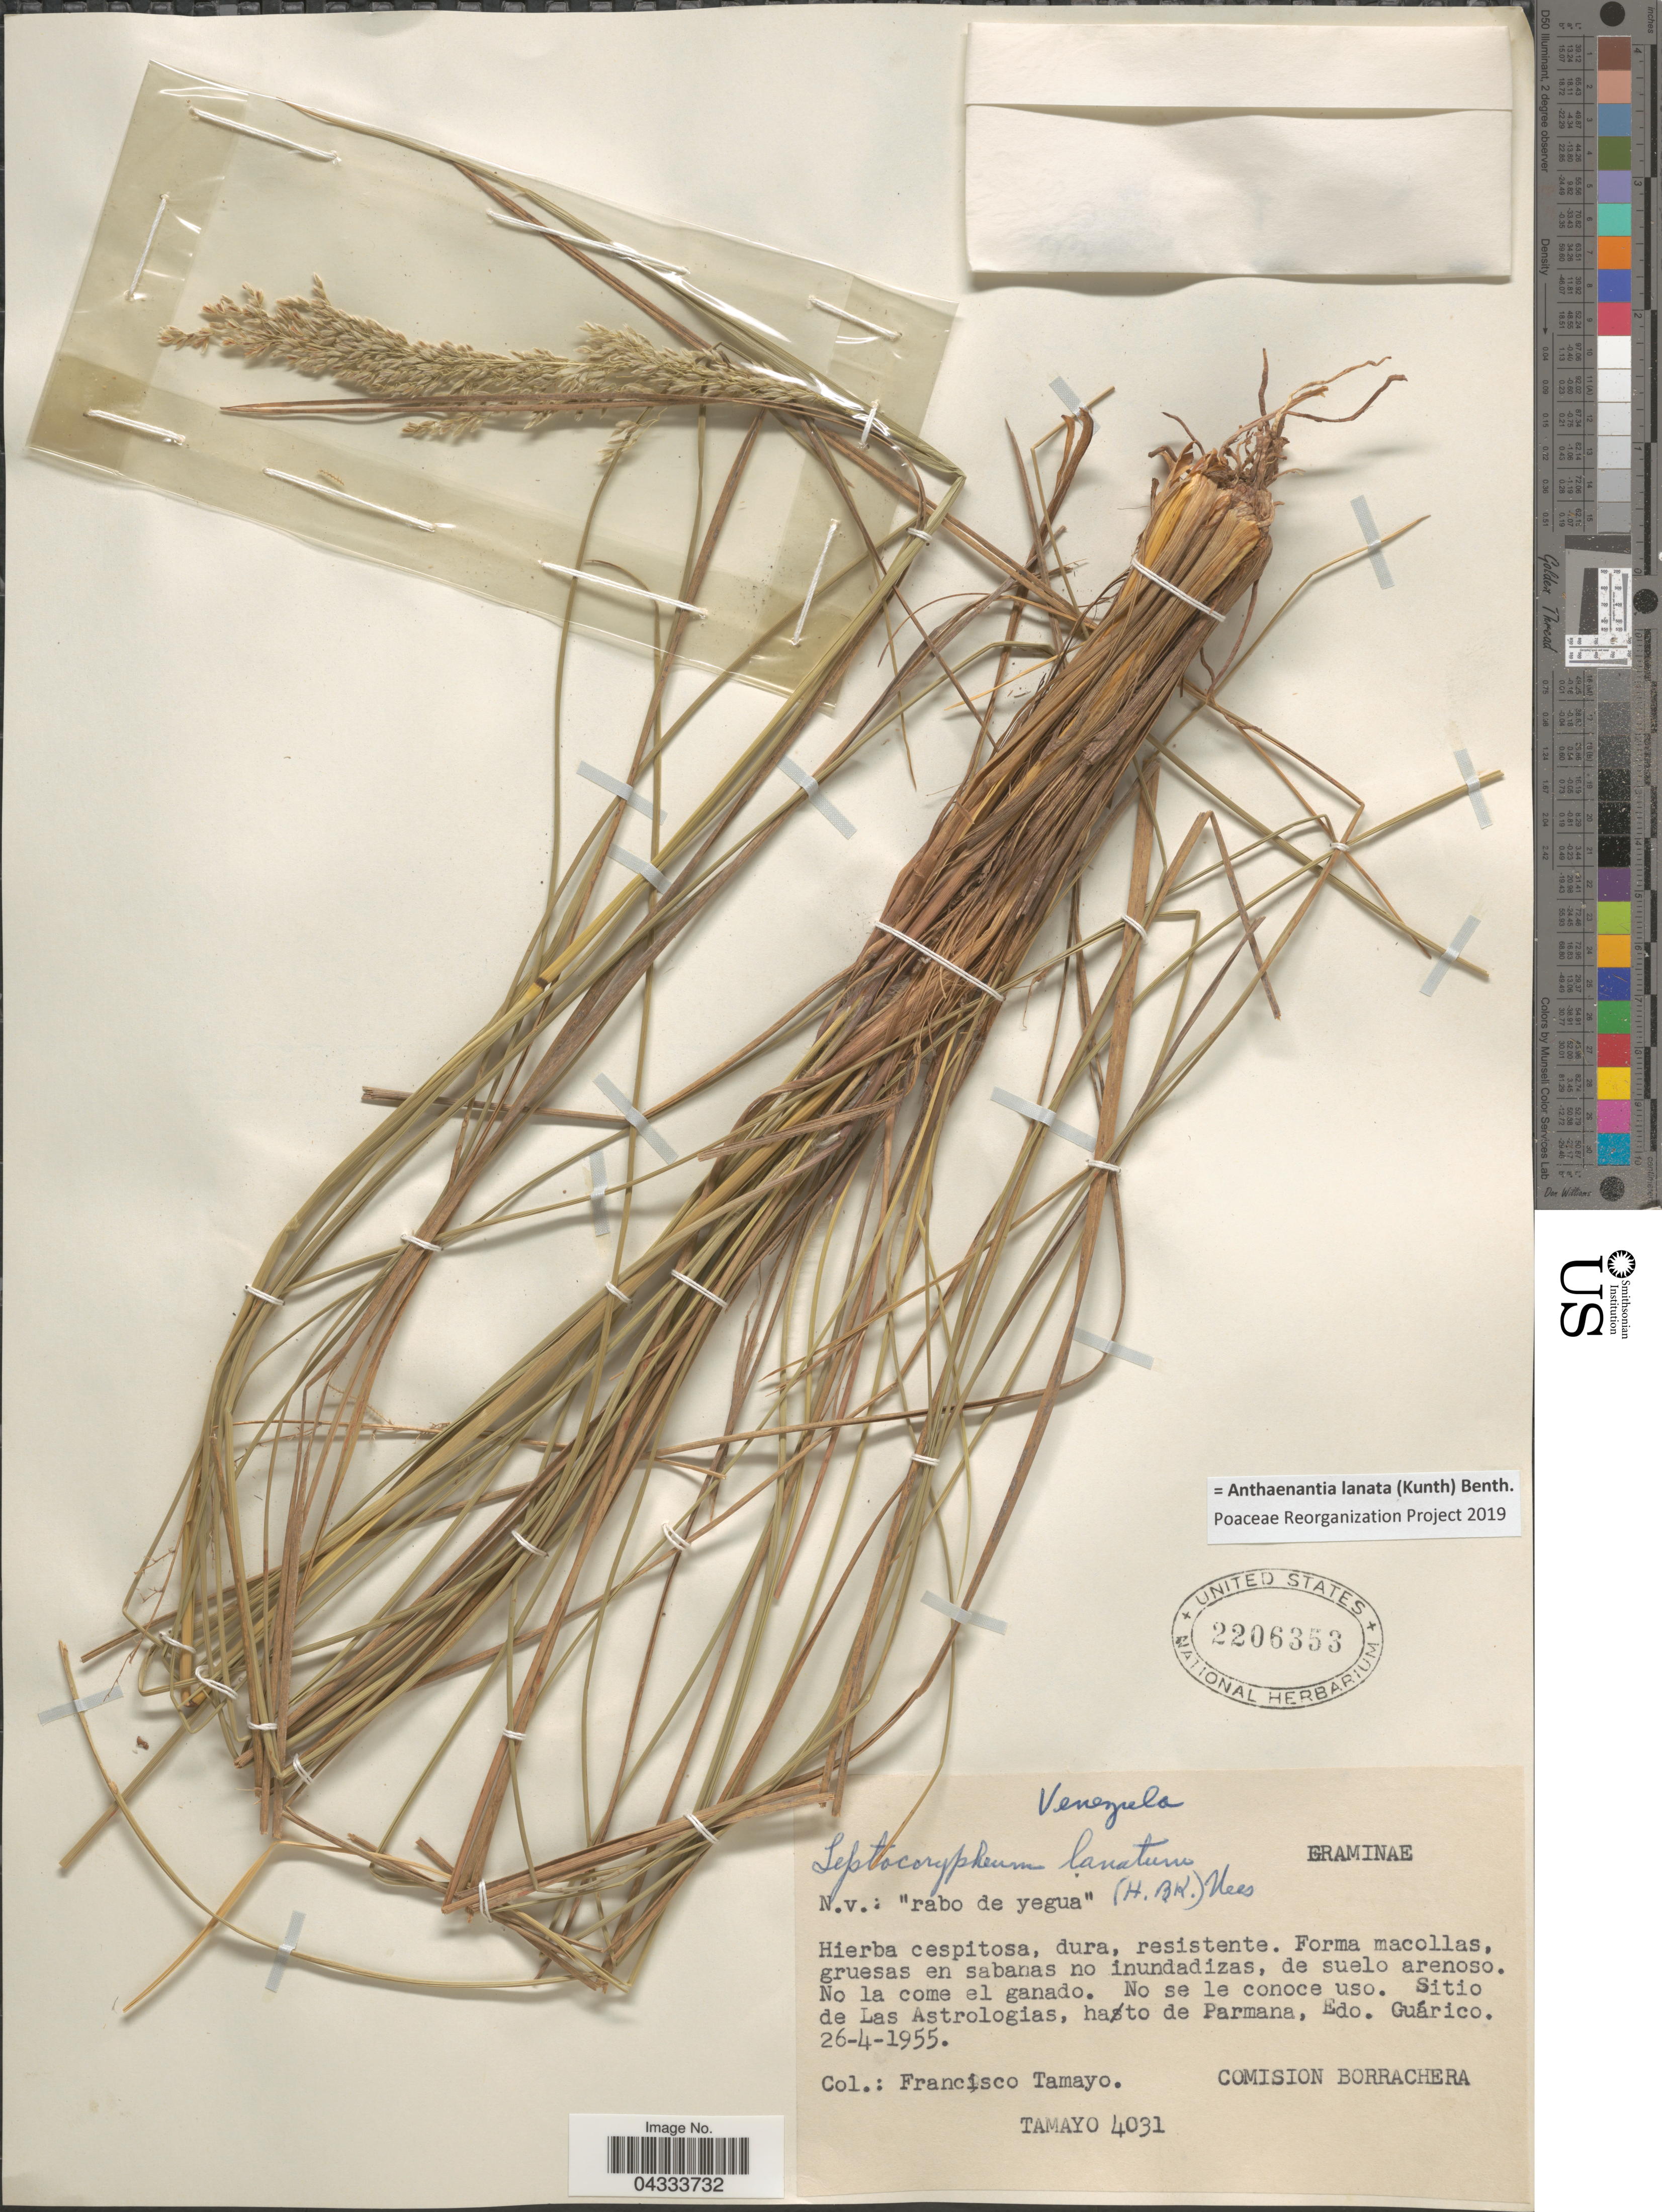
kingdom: Plantae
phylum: Tracheophyta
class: Liliopsida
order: Poales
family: Poaceae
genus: Anthaenantia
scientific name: Anthaenantia lanata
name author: (Kunth) Benth.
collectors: F. Tamayo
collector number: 4031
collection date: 1955-04-26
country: Venezuela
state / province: Guarico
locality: Sitio de Las Astrologias, hato de Parmana.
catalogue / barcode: US 2206353